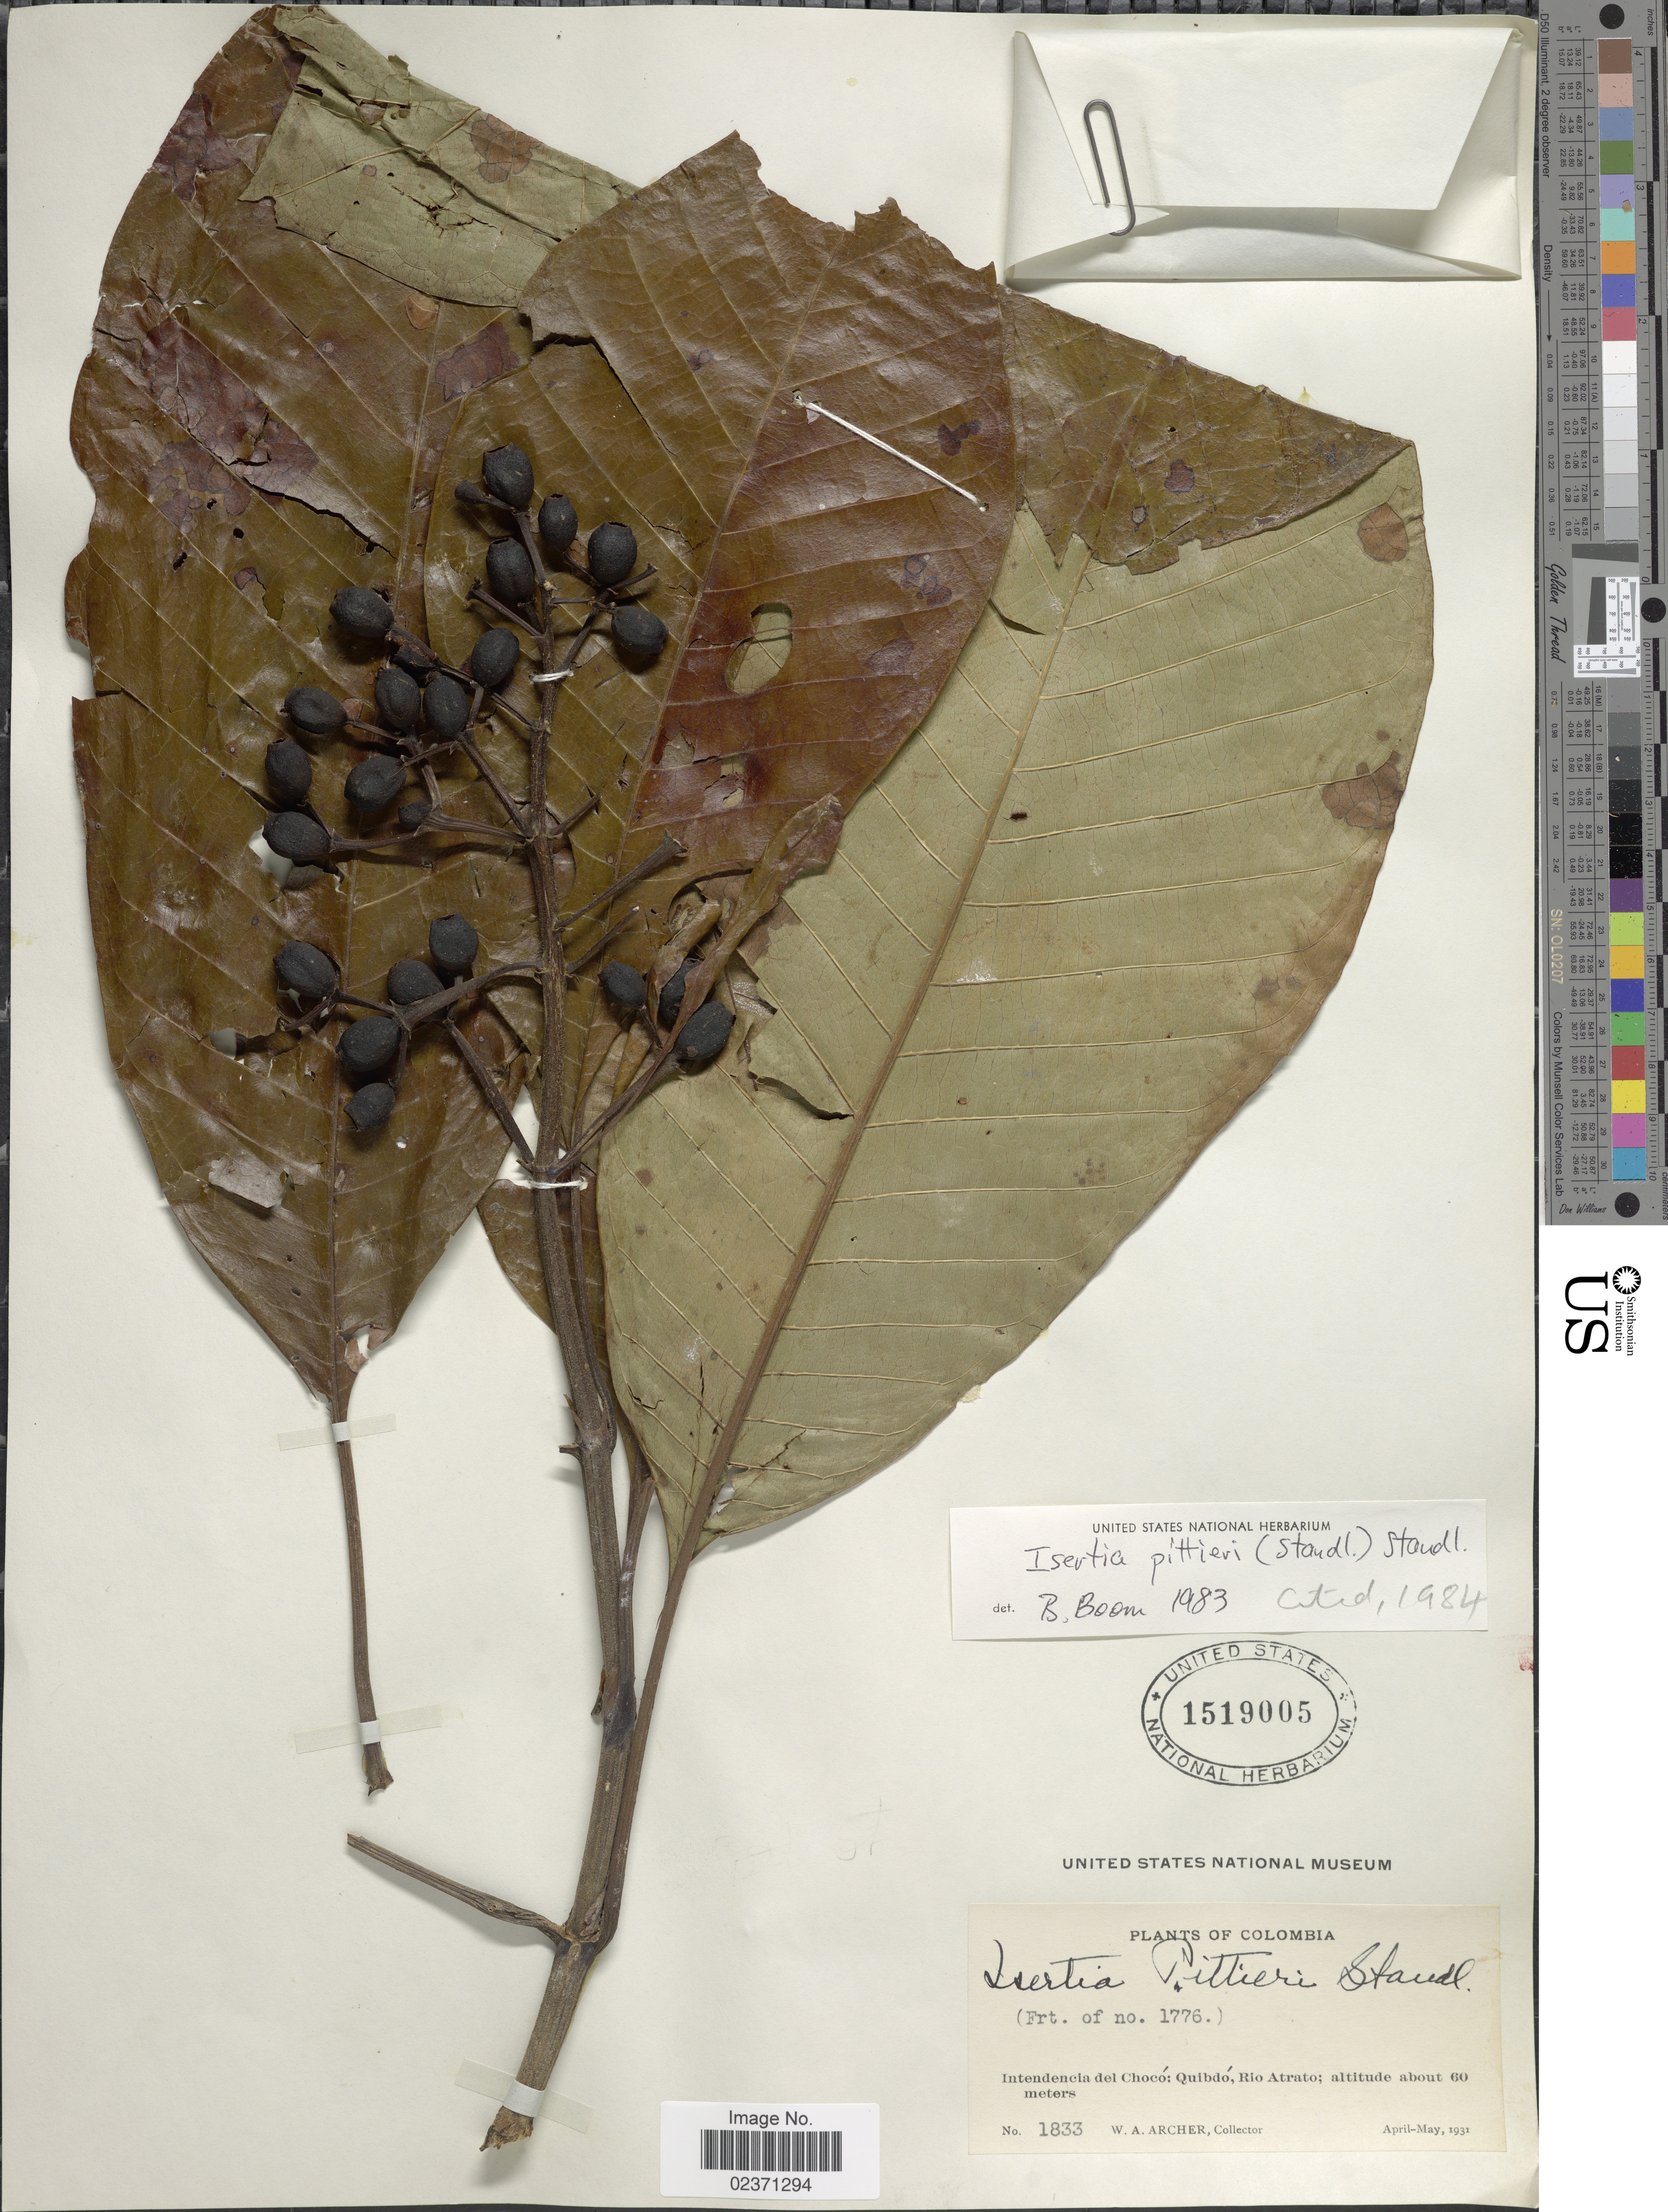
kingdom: Plantae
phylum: Tracheophyta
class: Magnoliopsida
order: Gentianales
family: Rubiaceae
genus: Isertia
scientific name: Isertia pittieri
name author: (Standl.) Standl.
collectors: W. A. Archer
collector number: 1833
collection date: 1931-04/1931-05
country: Colombia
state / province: Chocó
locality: Intendencia del Choco: Quibdo, Rio Atrato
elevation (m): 60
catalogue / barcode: US 1519005